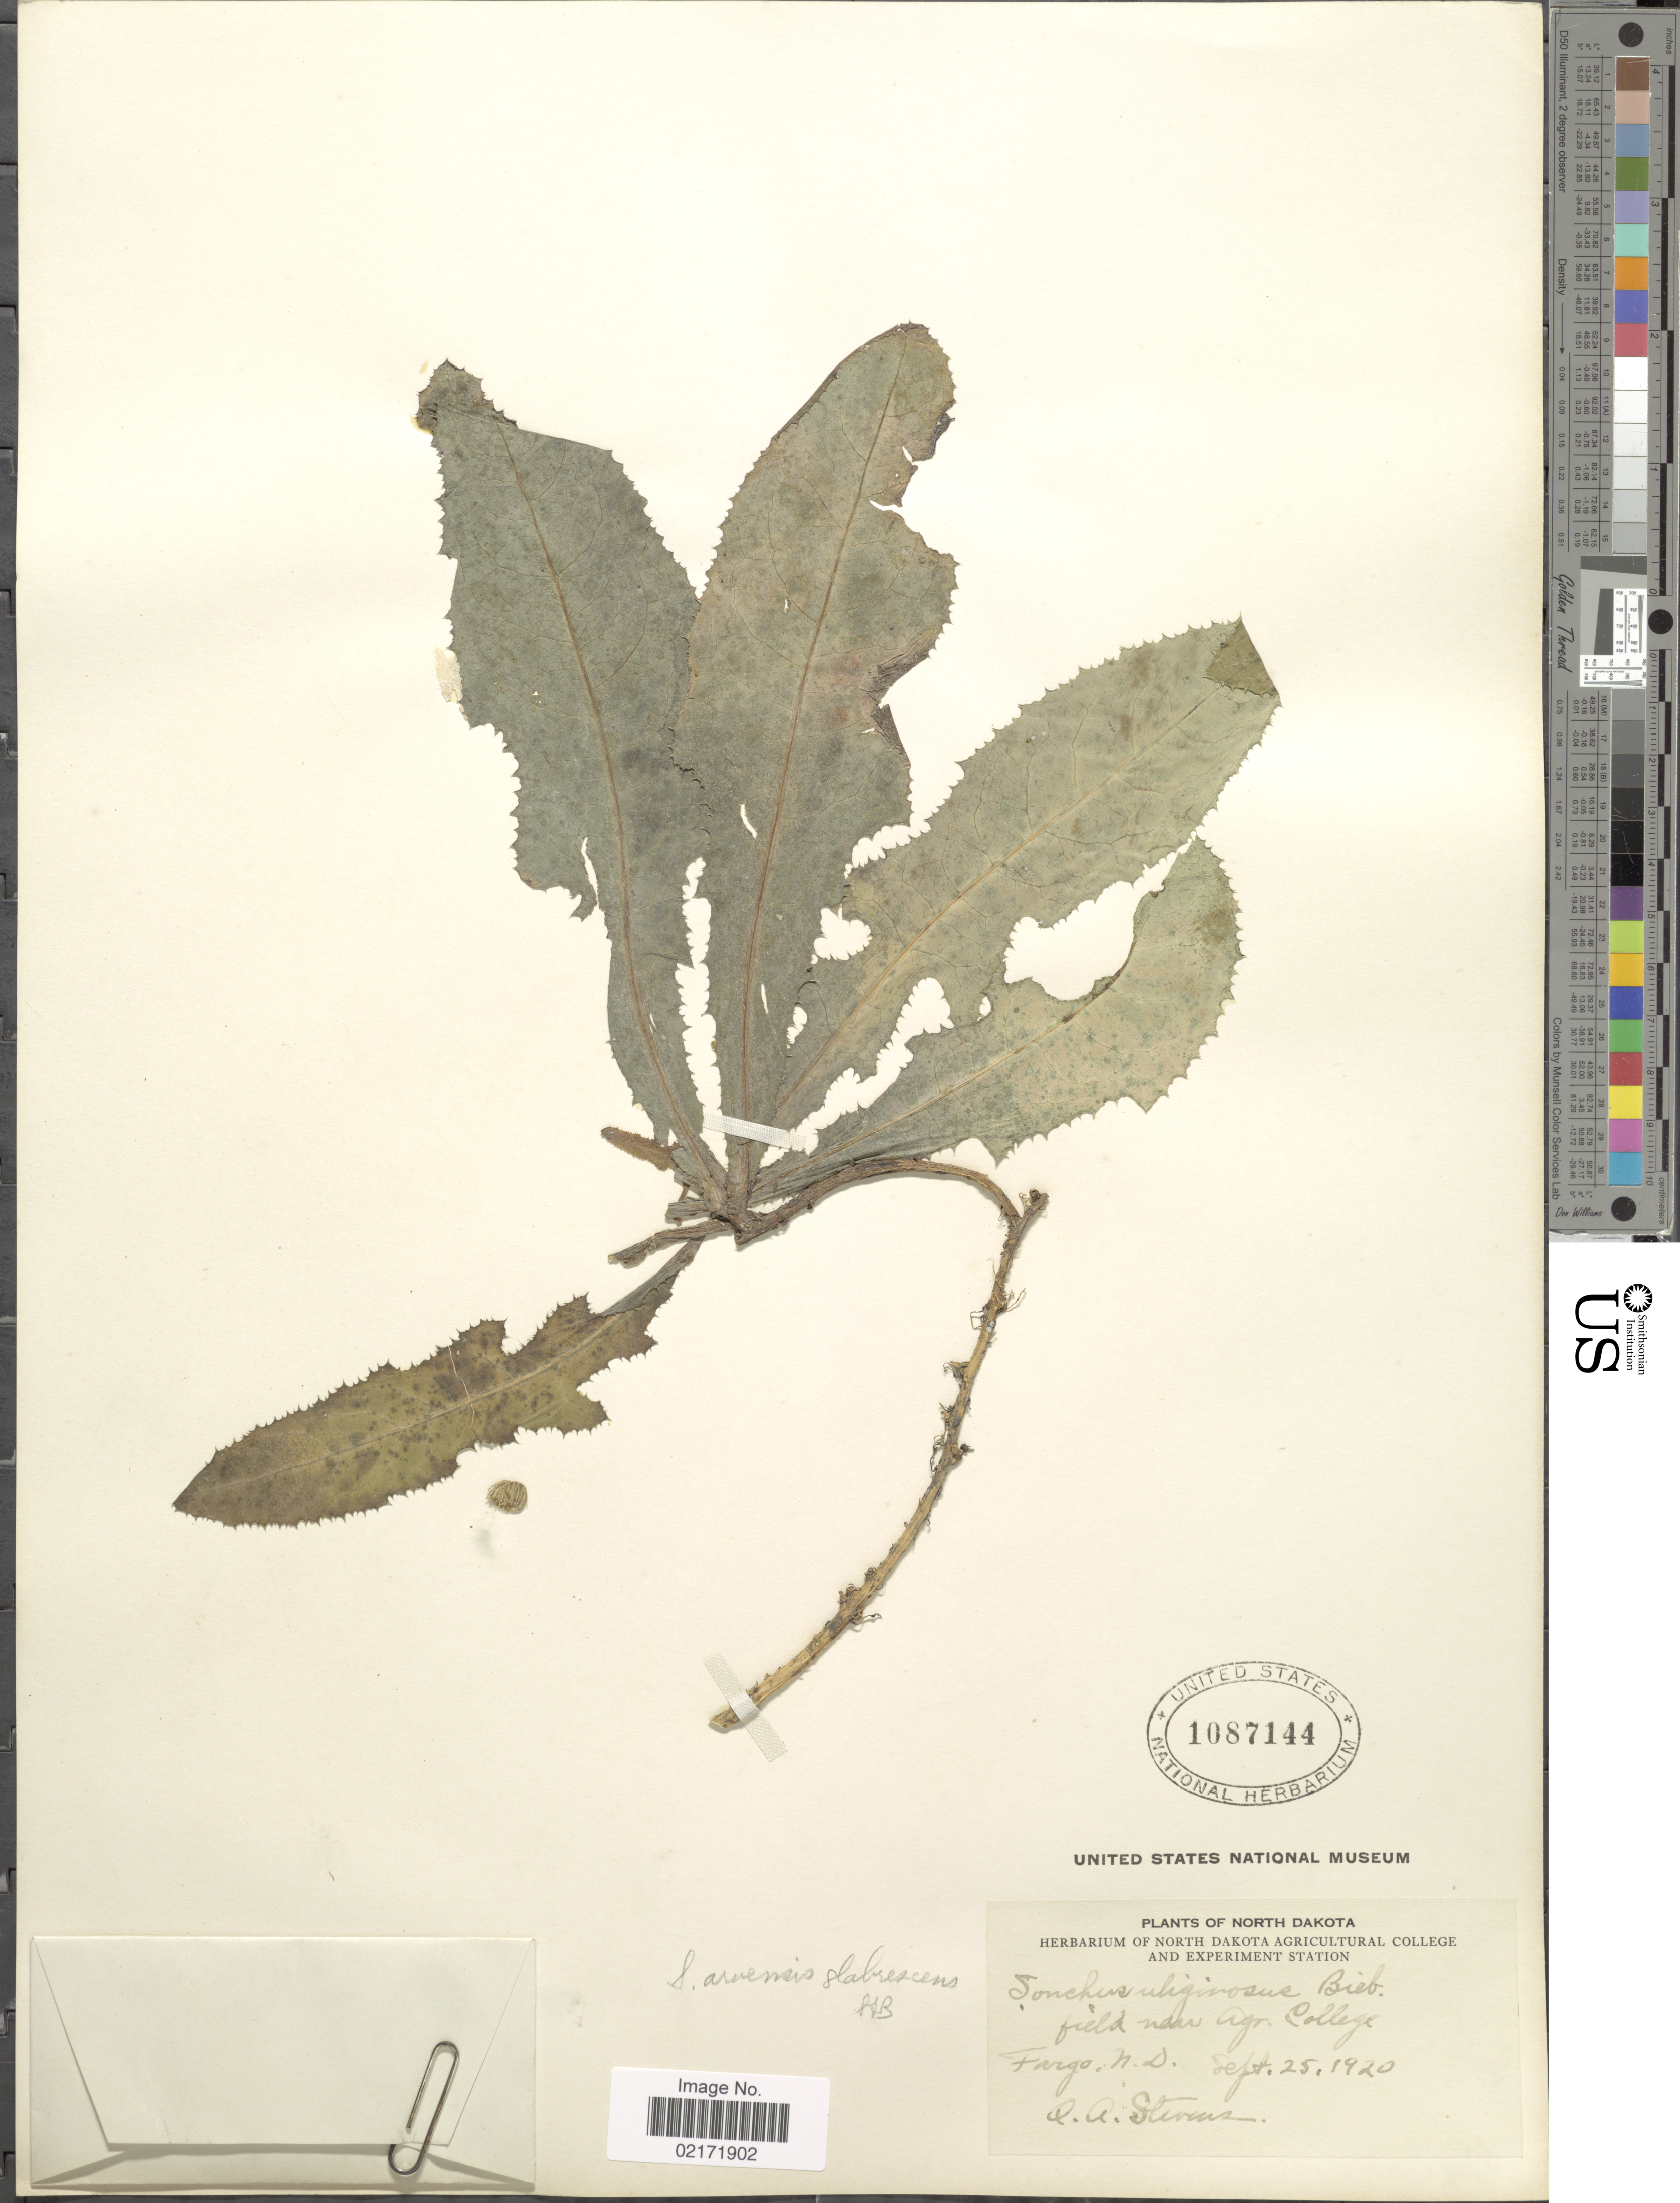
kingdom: Plantae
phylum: Tracheophyta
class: Magnoliopsida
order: Asterales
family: Asteraceae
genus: Sonchus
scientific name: Sonchus arvensis subsp. uliginosus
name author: (M. Bieb.) Nyman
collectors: O. A. Stevens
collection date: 1920-09-25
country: United States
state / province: North Dakota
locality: Field near Agr. College, Fargo, N.D.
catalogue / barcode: US 1087144